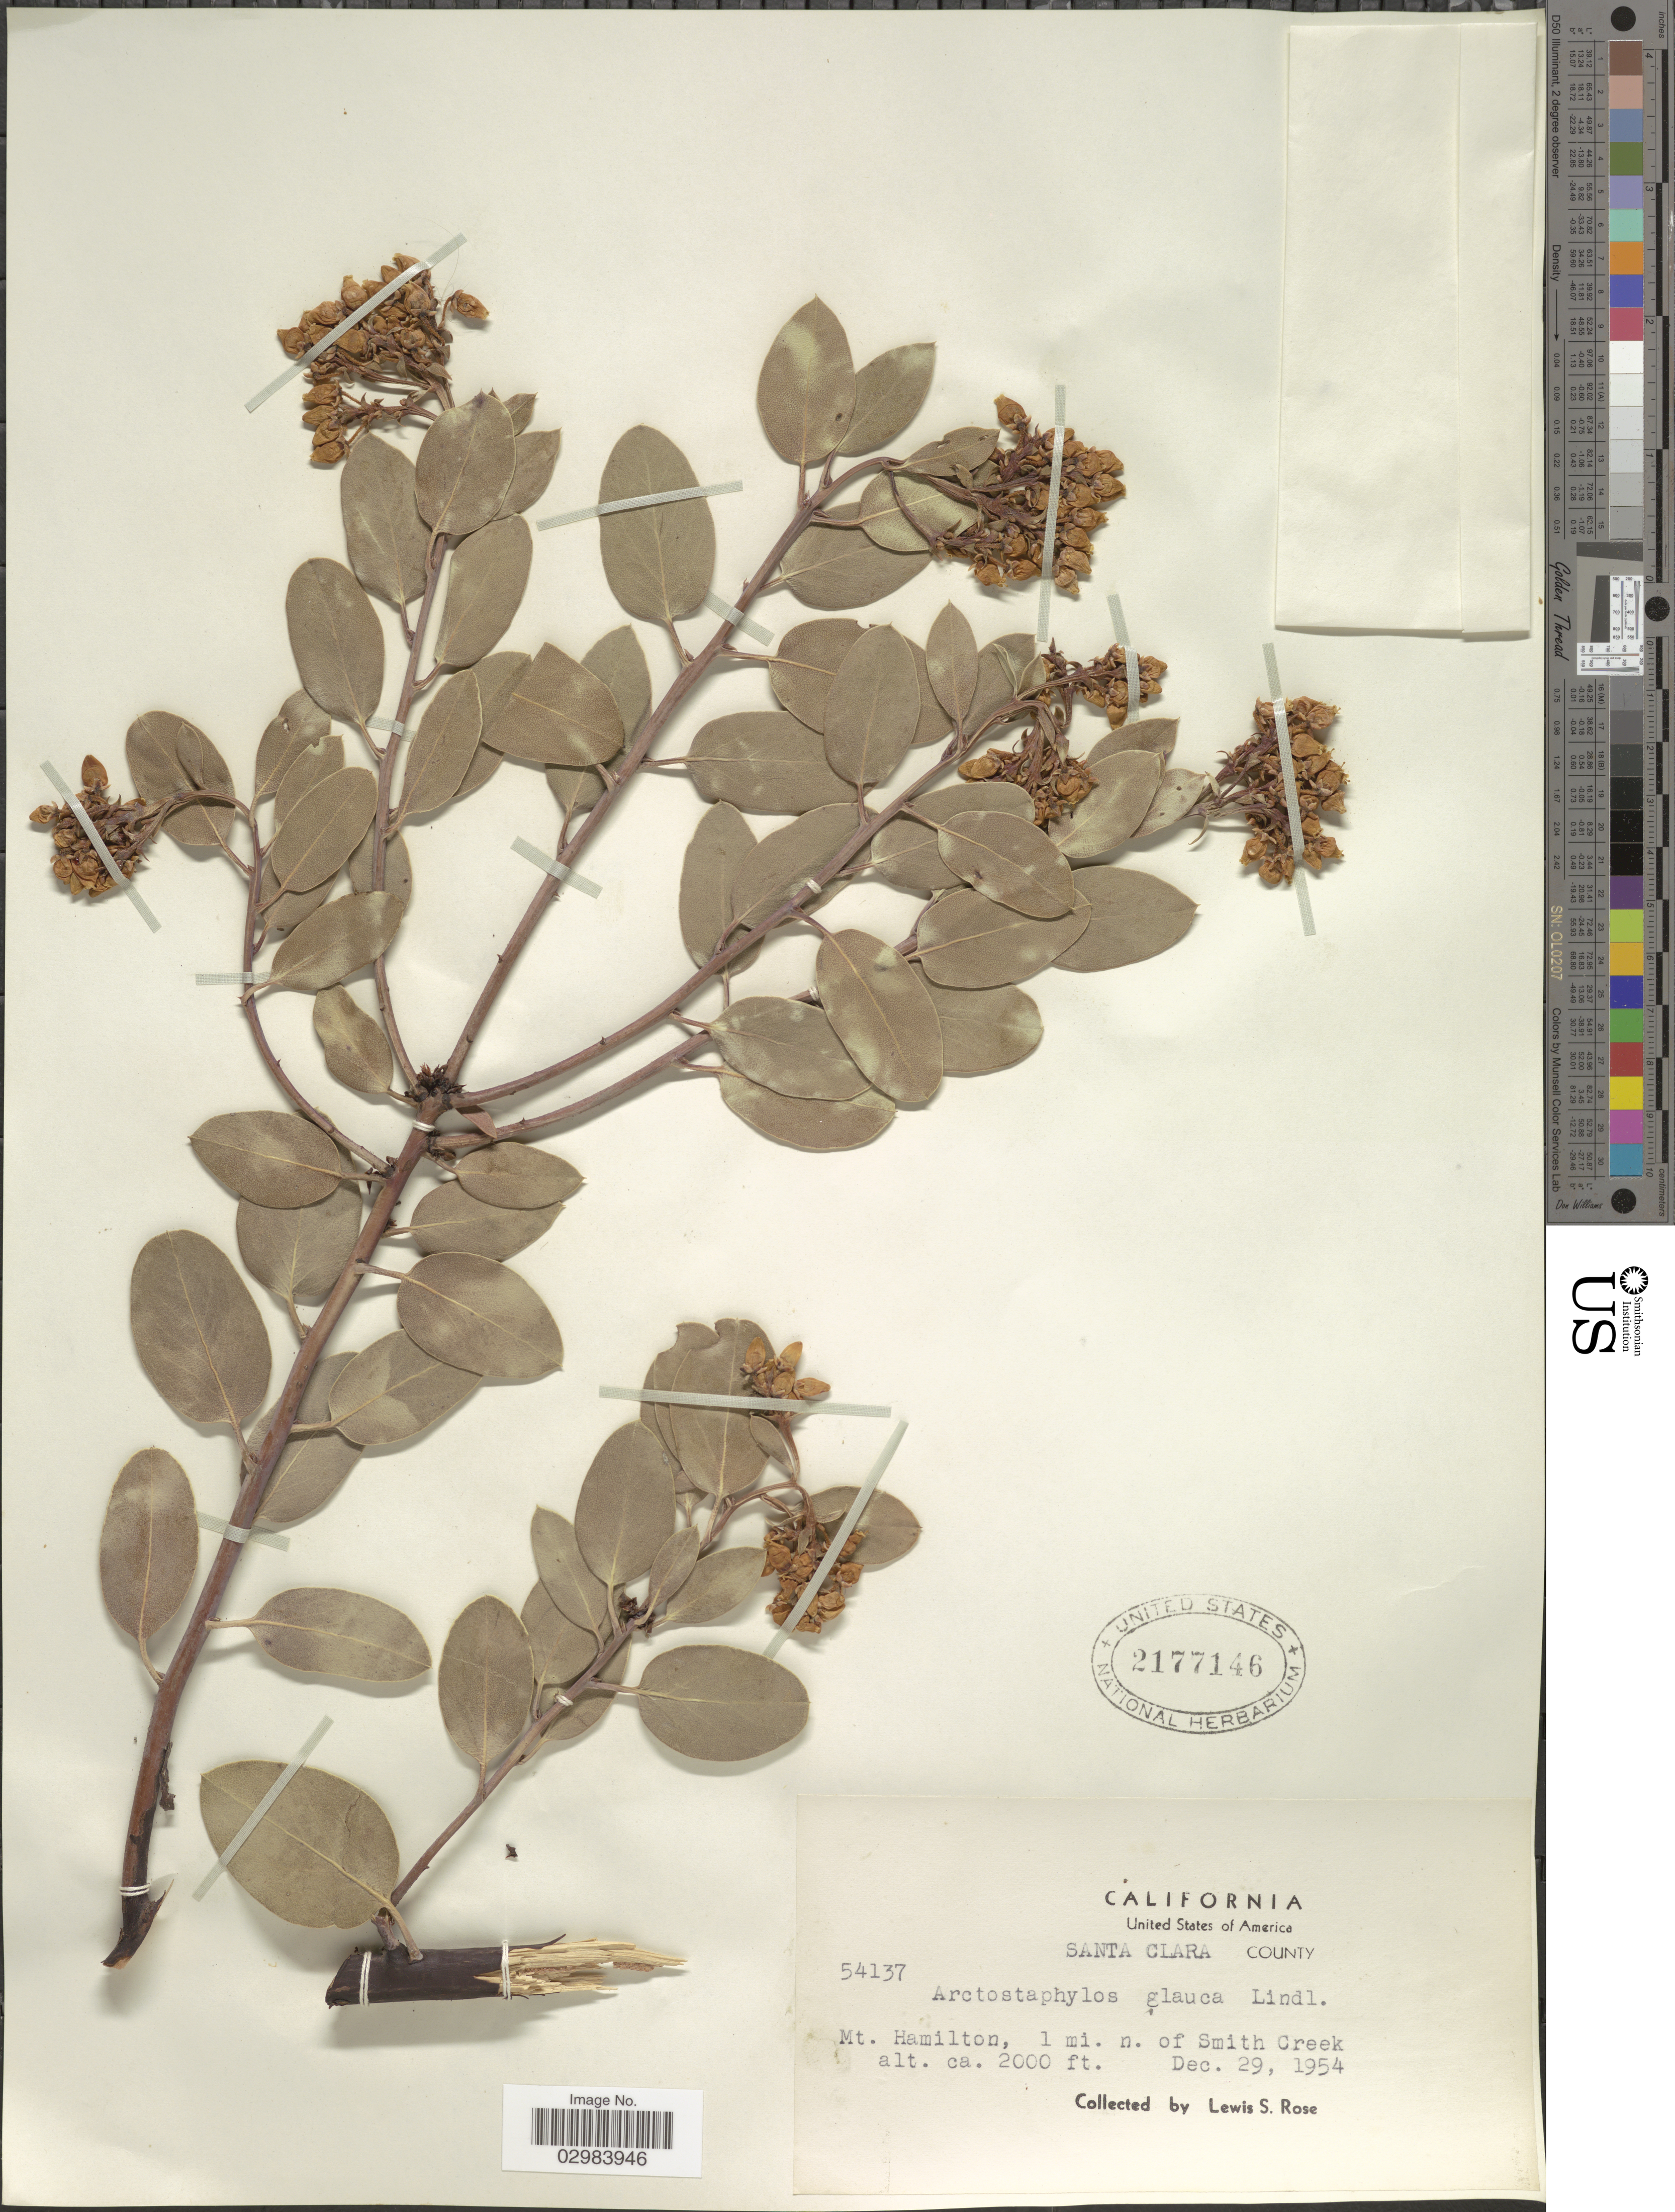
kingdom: Plantae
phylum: Tracheophyta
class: Magnoliopsida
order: Ericales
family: Ericaceae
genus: Arctostaphylos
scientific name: Arctostaphylos glauca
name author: Lindl.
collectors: L. S. Rose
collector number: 54137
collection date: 1954-12-29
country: United States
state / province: California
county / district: Santa Clara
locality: Santa Clara County, Mt. Hamilton, 1 mi. n. of Smith Creek.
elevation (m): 610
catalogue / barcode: US 2177146